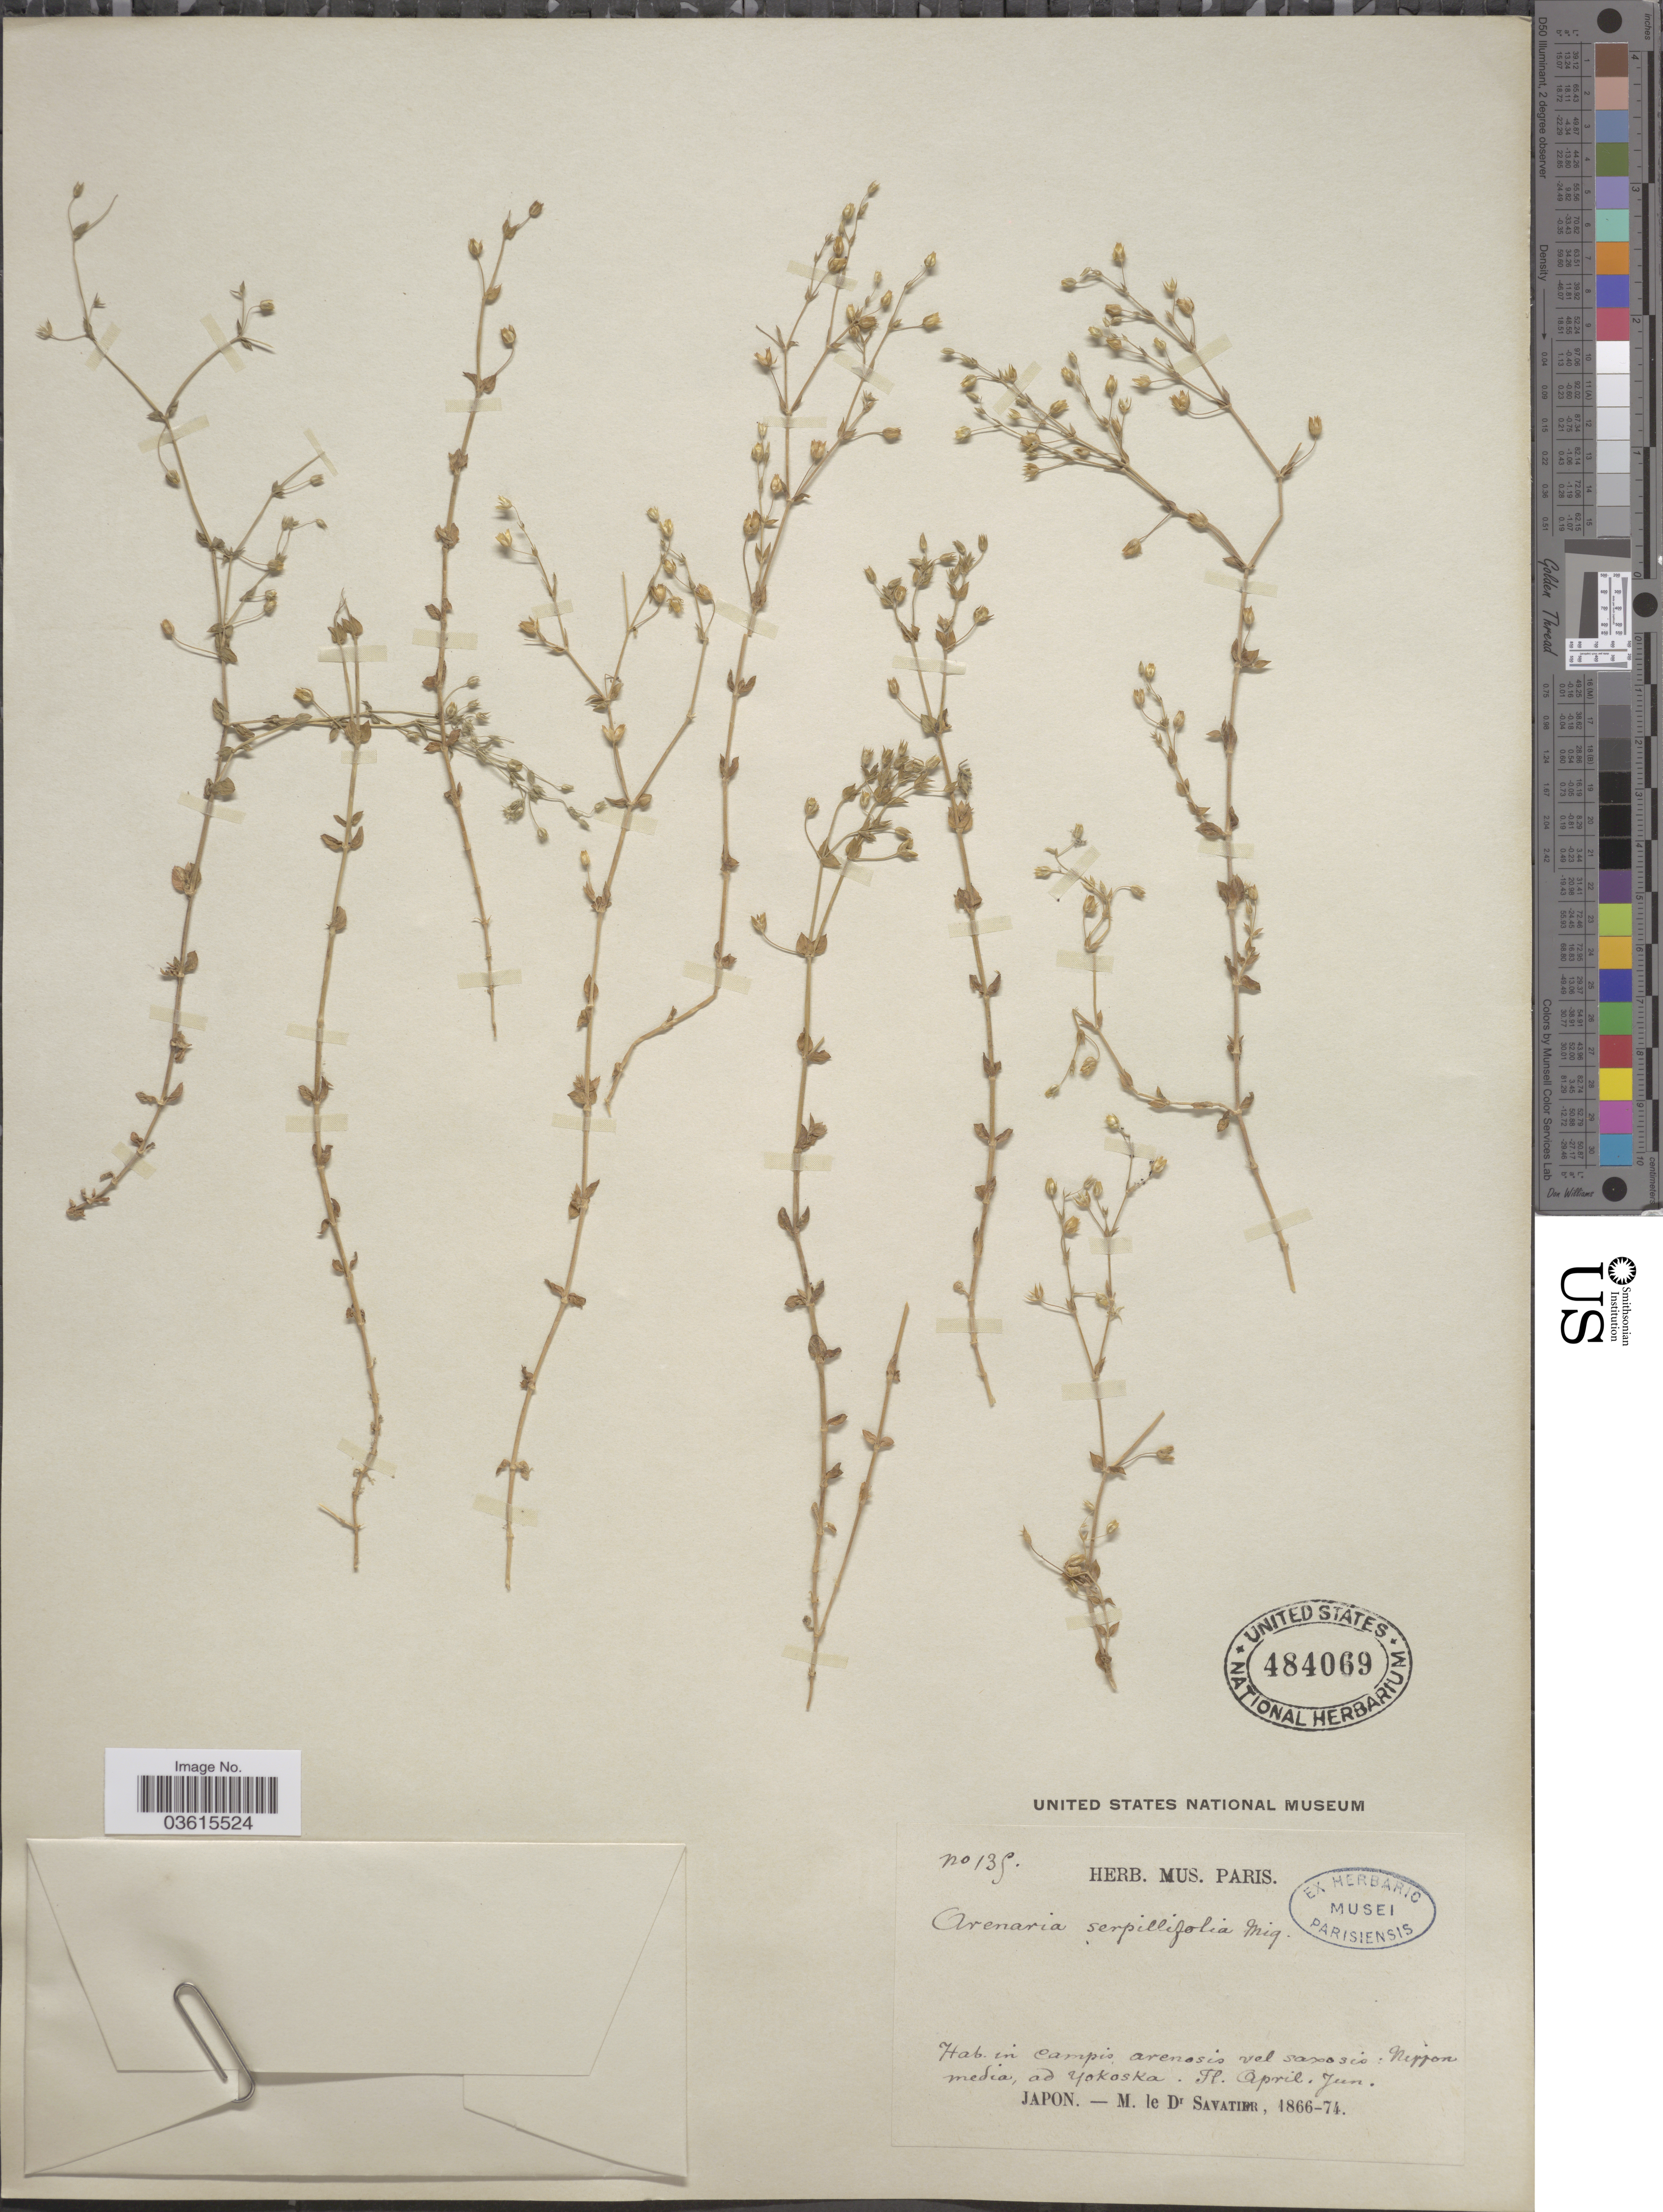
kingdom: Plantae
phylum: Tracheophyta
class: Magnoliopsida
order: Caryophyllales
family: Caryophyllaceae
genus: Arenaria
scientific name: Arenaria serpyllifolia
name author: L.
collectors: M. D' Savatier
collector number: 135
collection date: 1866-04/1874-06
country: Japan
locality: In campis arenosis vel saxosis: Nippon media, ad Yokoska.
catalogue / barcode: US 484069